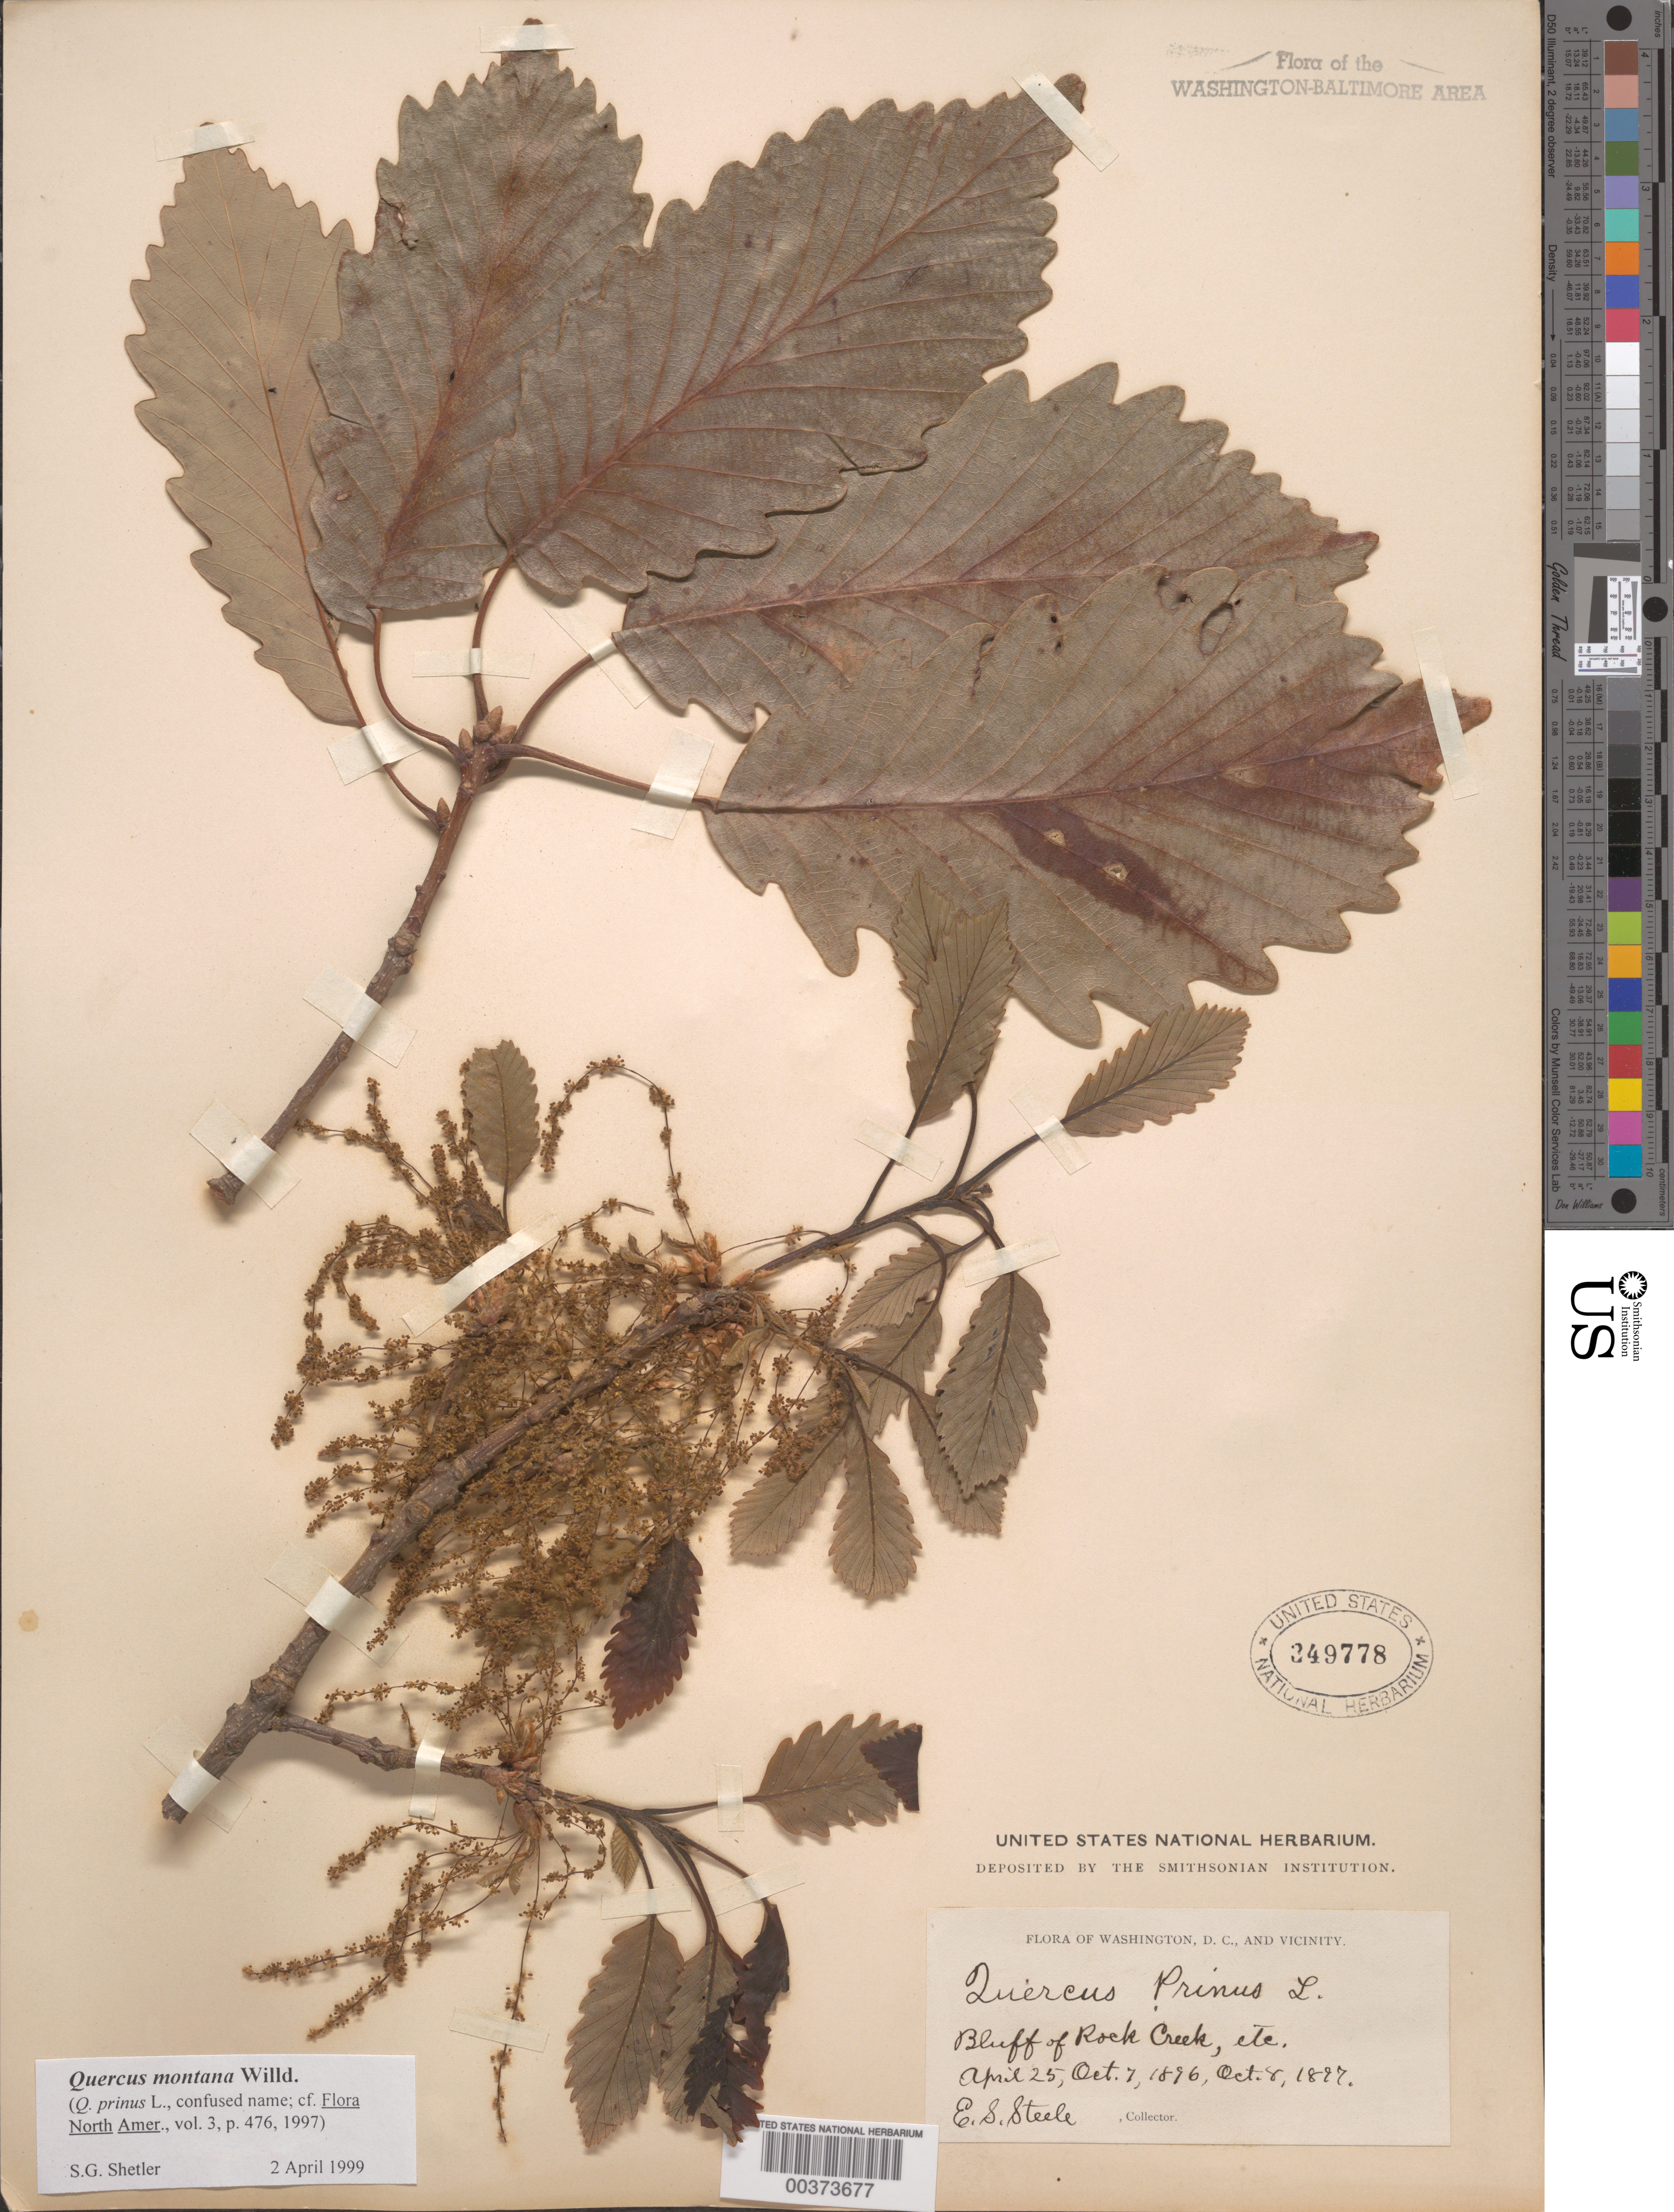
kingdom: Plantae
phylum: Tracheophyta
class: Magnoliopsida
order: Fagales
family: Fagaceae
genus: Quercus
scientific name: Quercus montana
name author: Willd.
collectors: E. Steele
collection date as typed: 25 Apr 1896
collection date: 1896-04-25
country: United States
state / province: District of Columbia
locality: Rock Creek, Washington DC area Rock Creek Park and vicinity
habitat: Bluffs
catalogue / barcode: US 349778